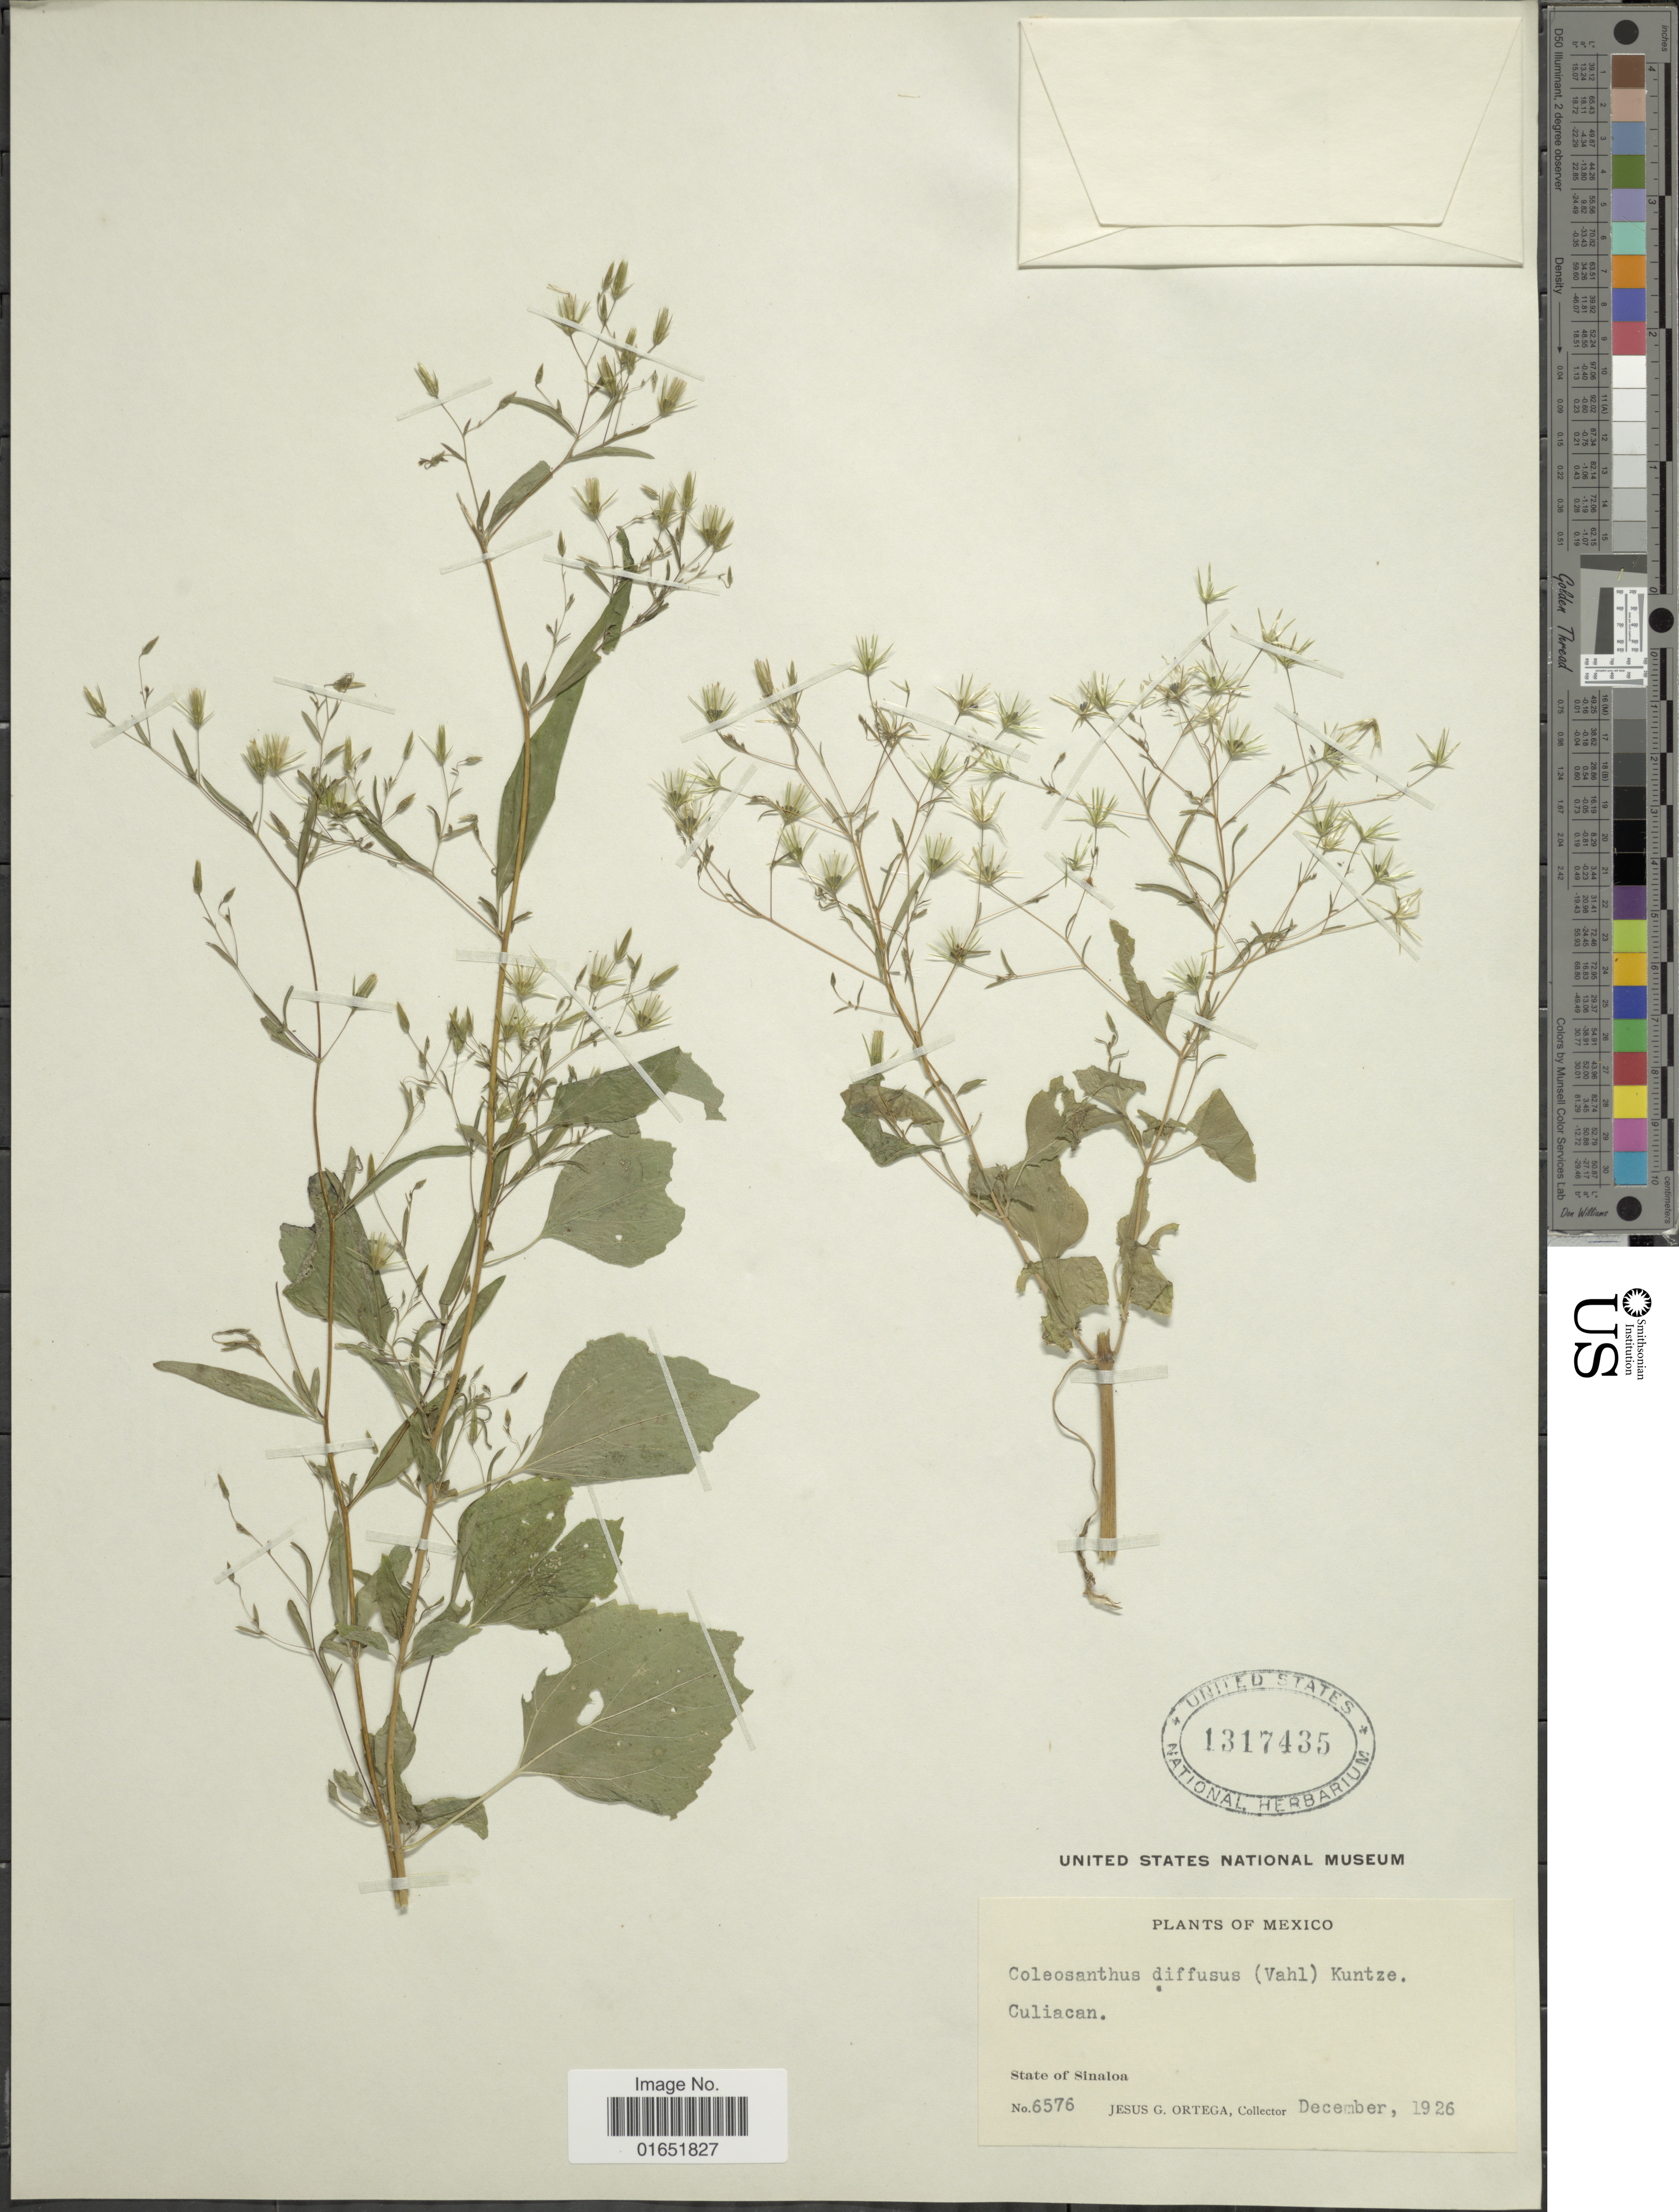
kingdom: Plantae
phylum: Tracheophyta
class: Magnoliopsida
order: Asterales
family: Asteraceae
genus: Brickellia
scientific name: Brickellia diffusa M.E. Jones, nom illeg.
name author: M.E. Jones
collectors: J. Ortega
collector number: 6576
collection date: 1926-12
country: Mexico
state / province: Sinaloa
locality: Culiacan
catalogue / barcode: US 1317435